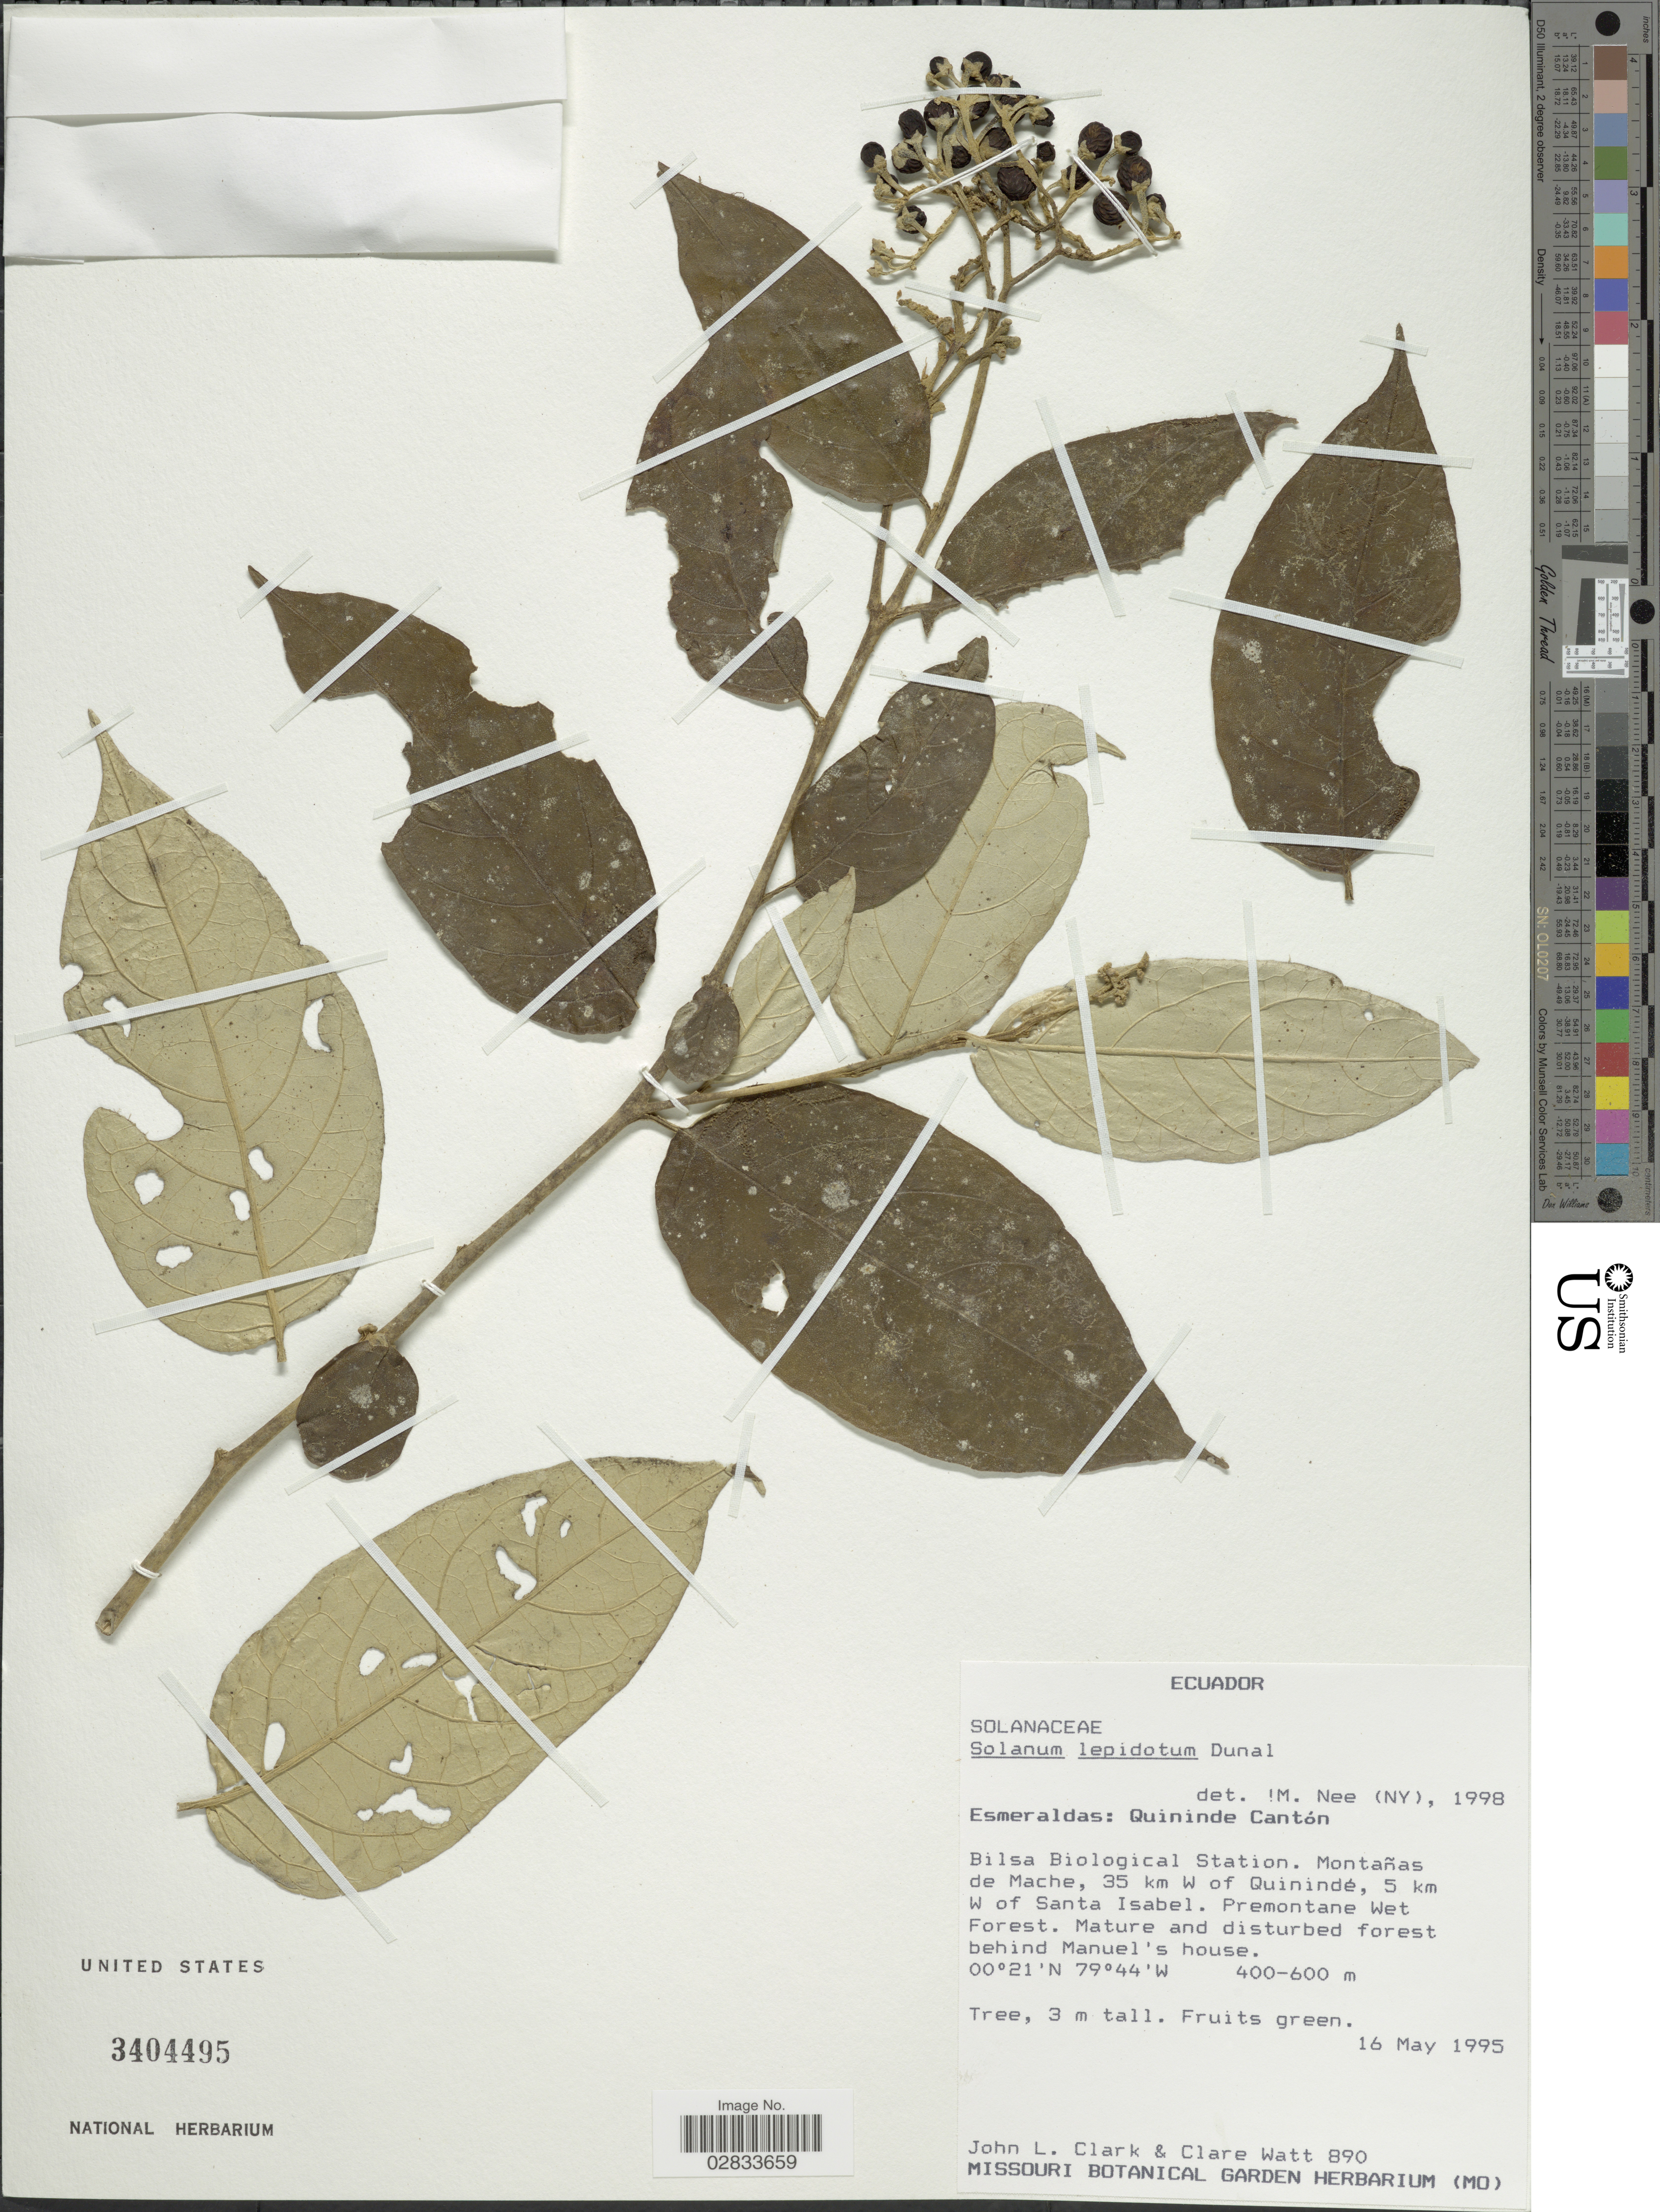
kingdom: Plantae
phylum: Tracheophyta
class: Magnoliopsida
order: Solanales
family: Solanaceae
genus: Solanum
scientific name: Solanum lepidotum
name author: Humb. & Bonpl. ex Dunal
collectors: J. L. Clark & C. Watt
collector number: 890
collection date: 1995-05-16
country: Ecuador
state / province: Esmeraldas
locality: Esmeraldas: Quininde Cantón, Bilsa Biological Station, Montañas de Macha, 35 km W of Quinindé, 5 km W of Santa Isabel.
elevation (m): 400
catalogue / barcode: US 3404495